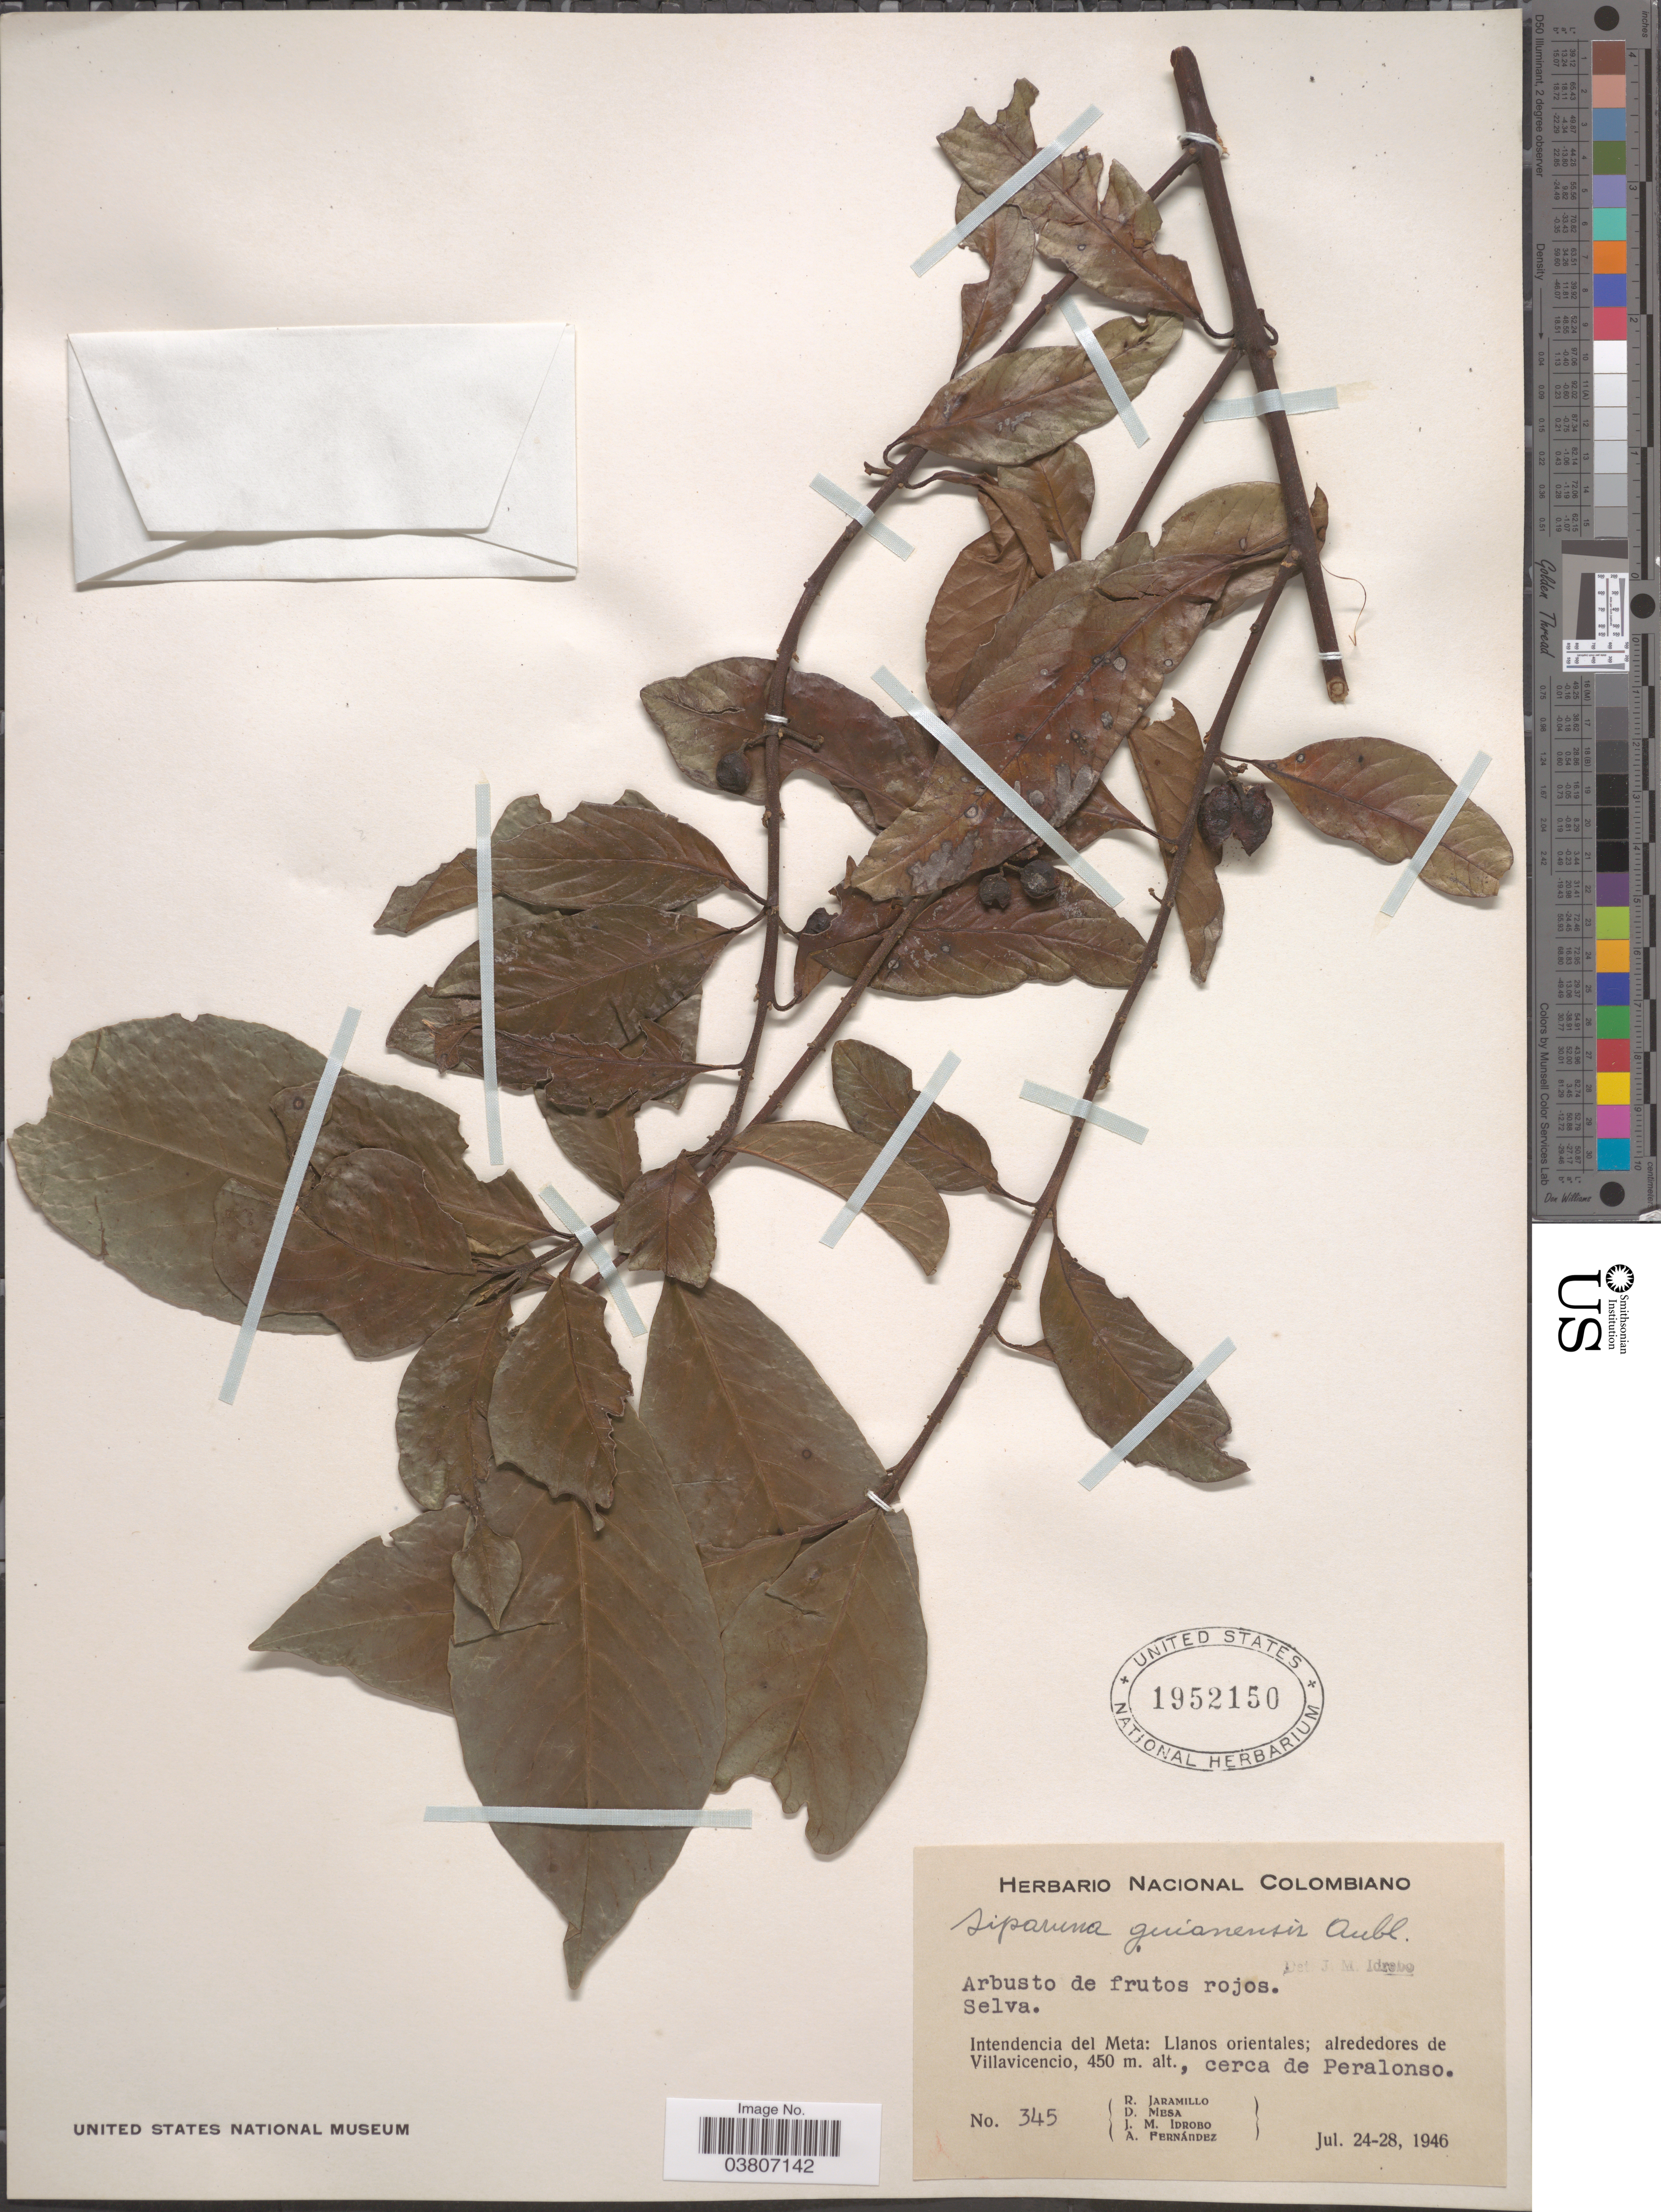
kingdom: Plantae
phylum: Tracheophyta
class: Magnoliopsida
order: Laurales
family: Siparunaceae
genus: Siparuna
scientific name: Siparuna guianensis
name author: Aubl.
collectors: R. Jaramillo, D. Mesa, J. M. Idrobo & A. Fernández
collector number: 345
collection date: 1946-07-24/1946-07-28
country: Colombia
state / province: Meta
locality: Intendencia del Meta: Llanos orientales; alrededores de Villavicencio, cerca de Peralonso.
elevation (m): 450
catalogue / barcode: US 1952150